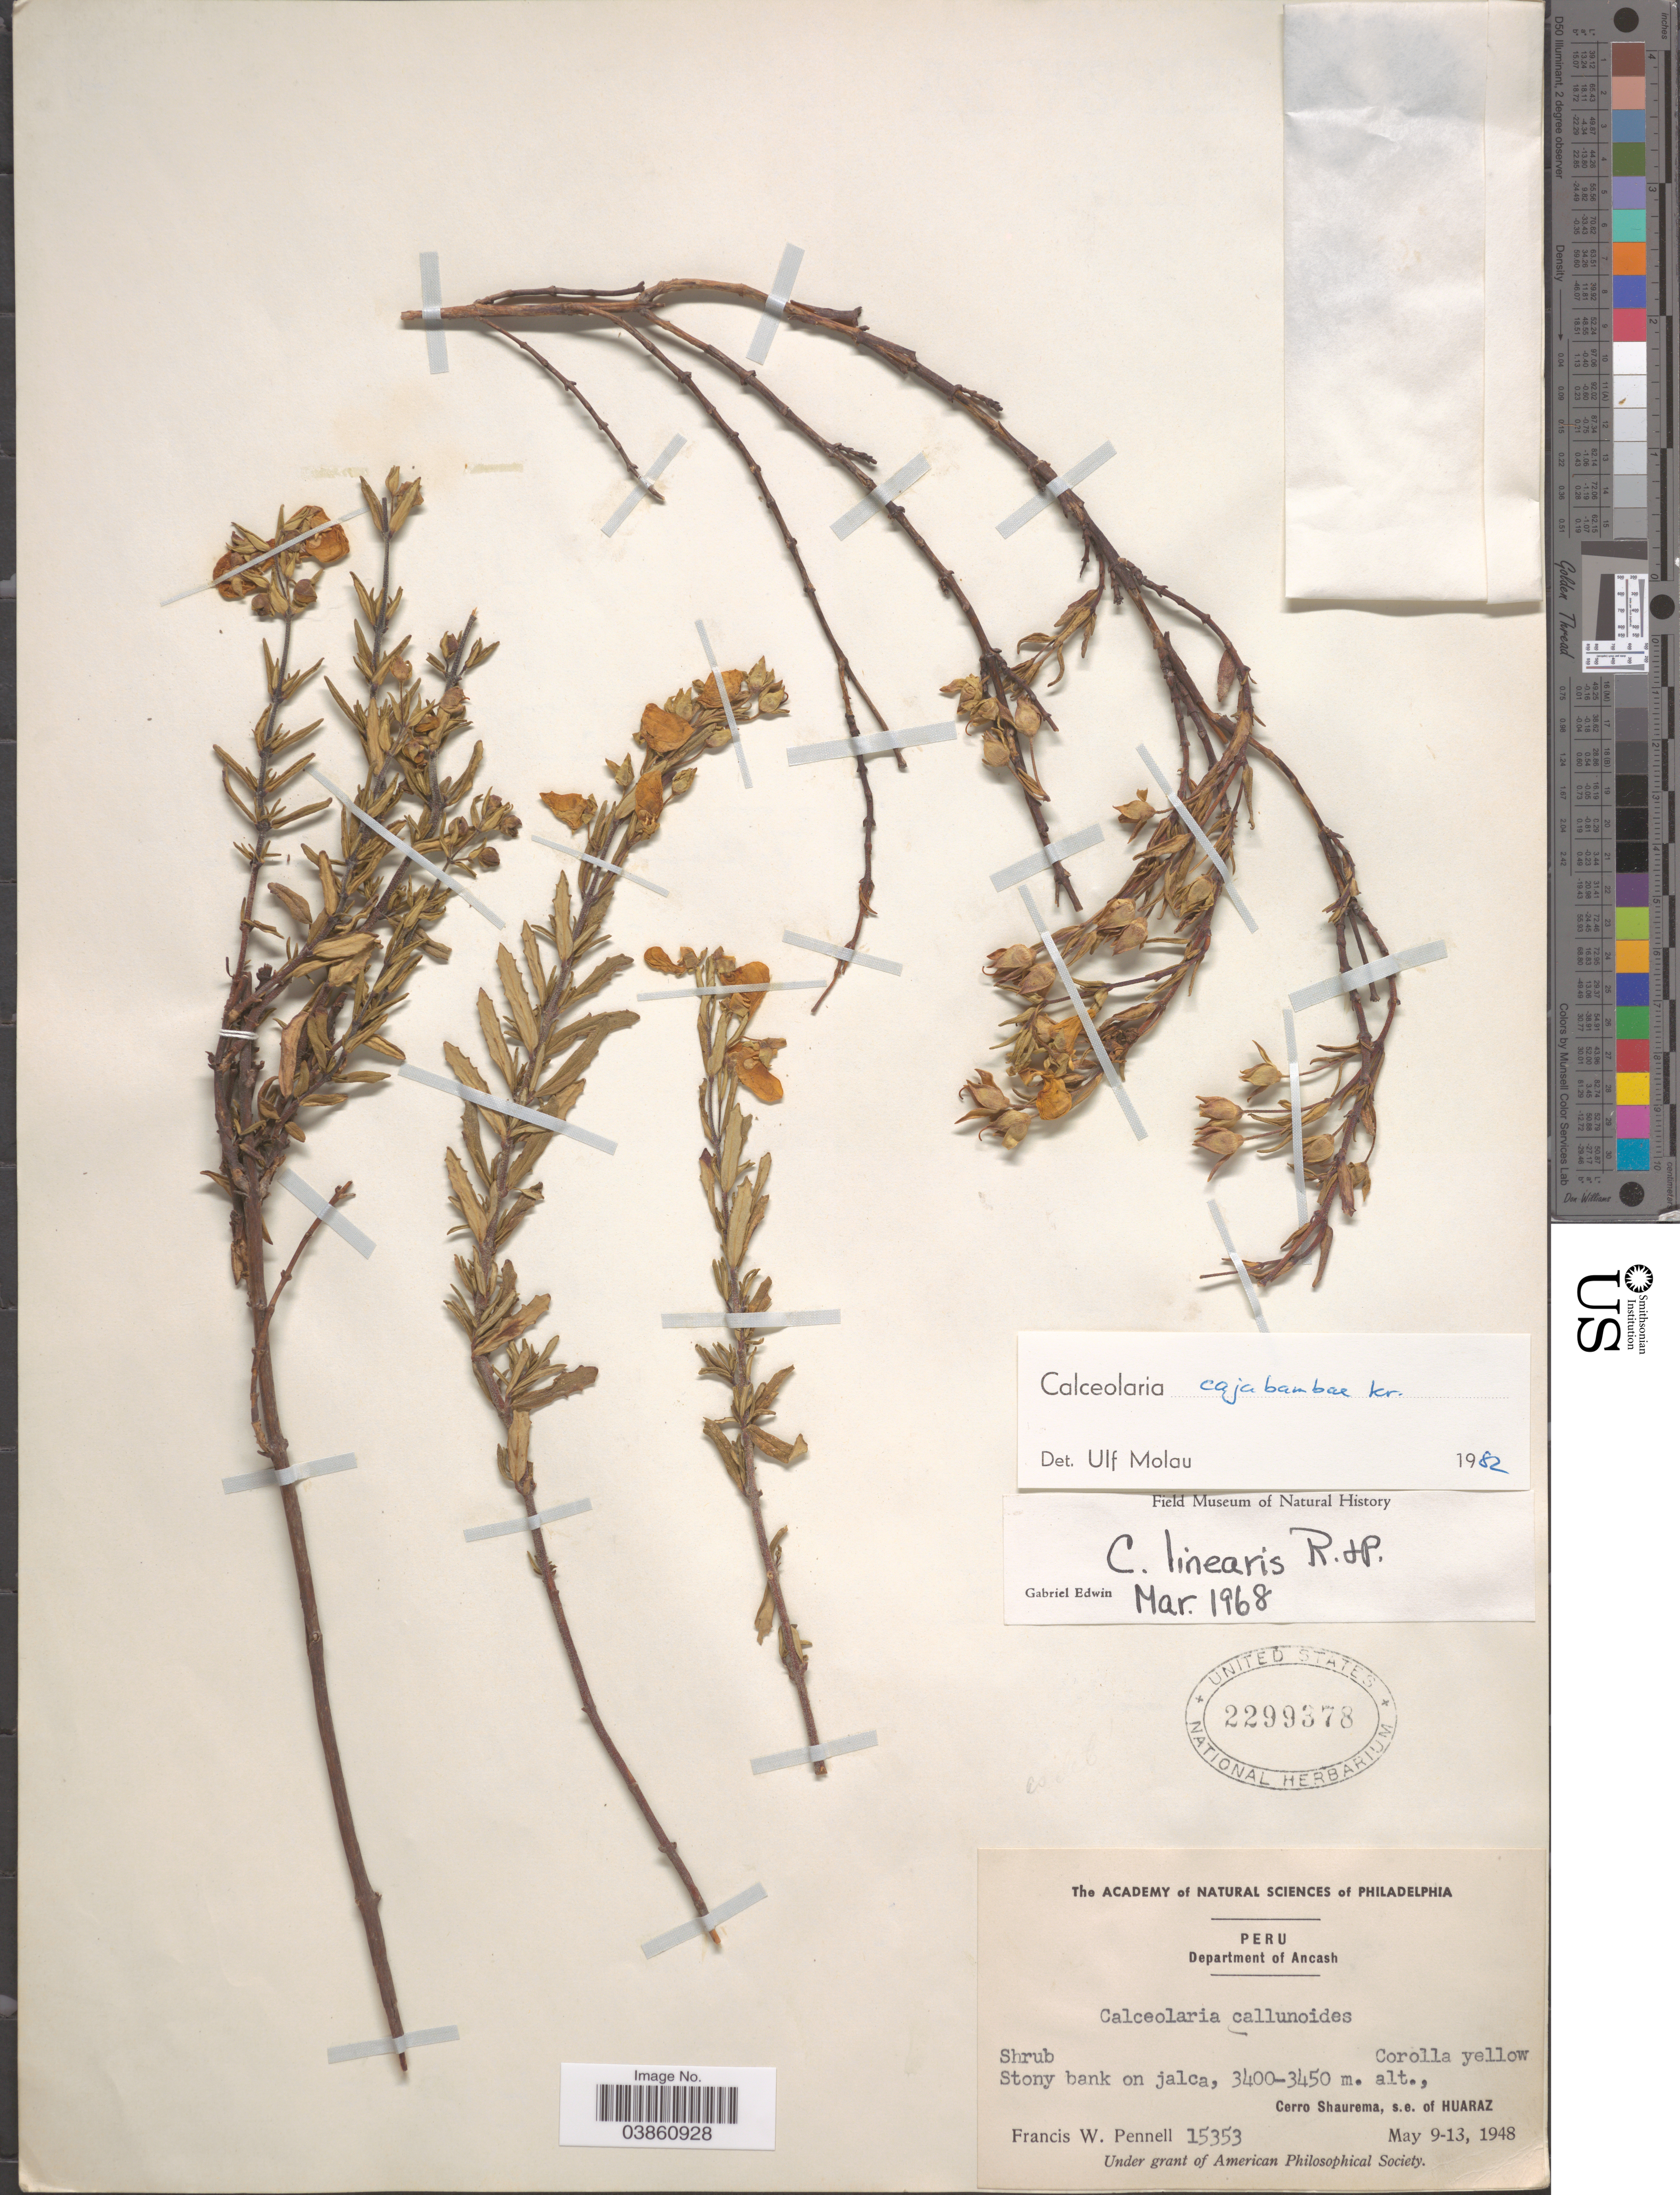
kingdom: Plantae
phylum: Tracheophyta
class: Magnoliopsida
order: Lamiales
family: Calceolariaceae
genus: Calceolaria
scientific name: Calceolaria cajabambae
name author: Kraenzl.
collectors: F. W. Pennell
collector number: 15353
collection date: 1948-05-09/1948-05-13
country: Peru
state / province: Ancash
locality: Department of Ancash. Cerro Shaurema, s.e. of Huaraz.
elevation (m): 3400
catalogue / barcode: US 2299378